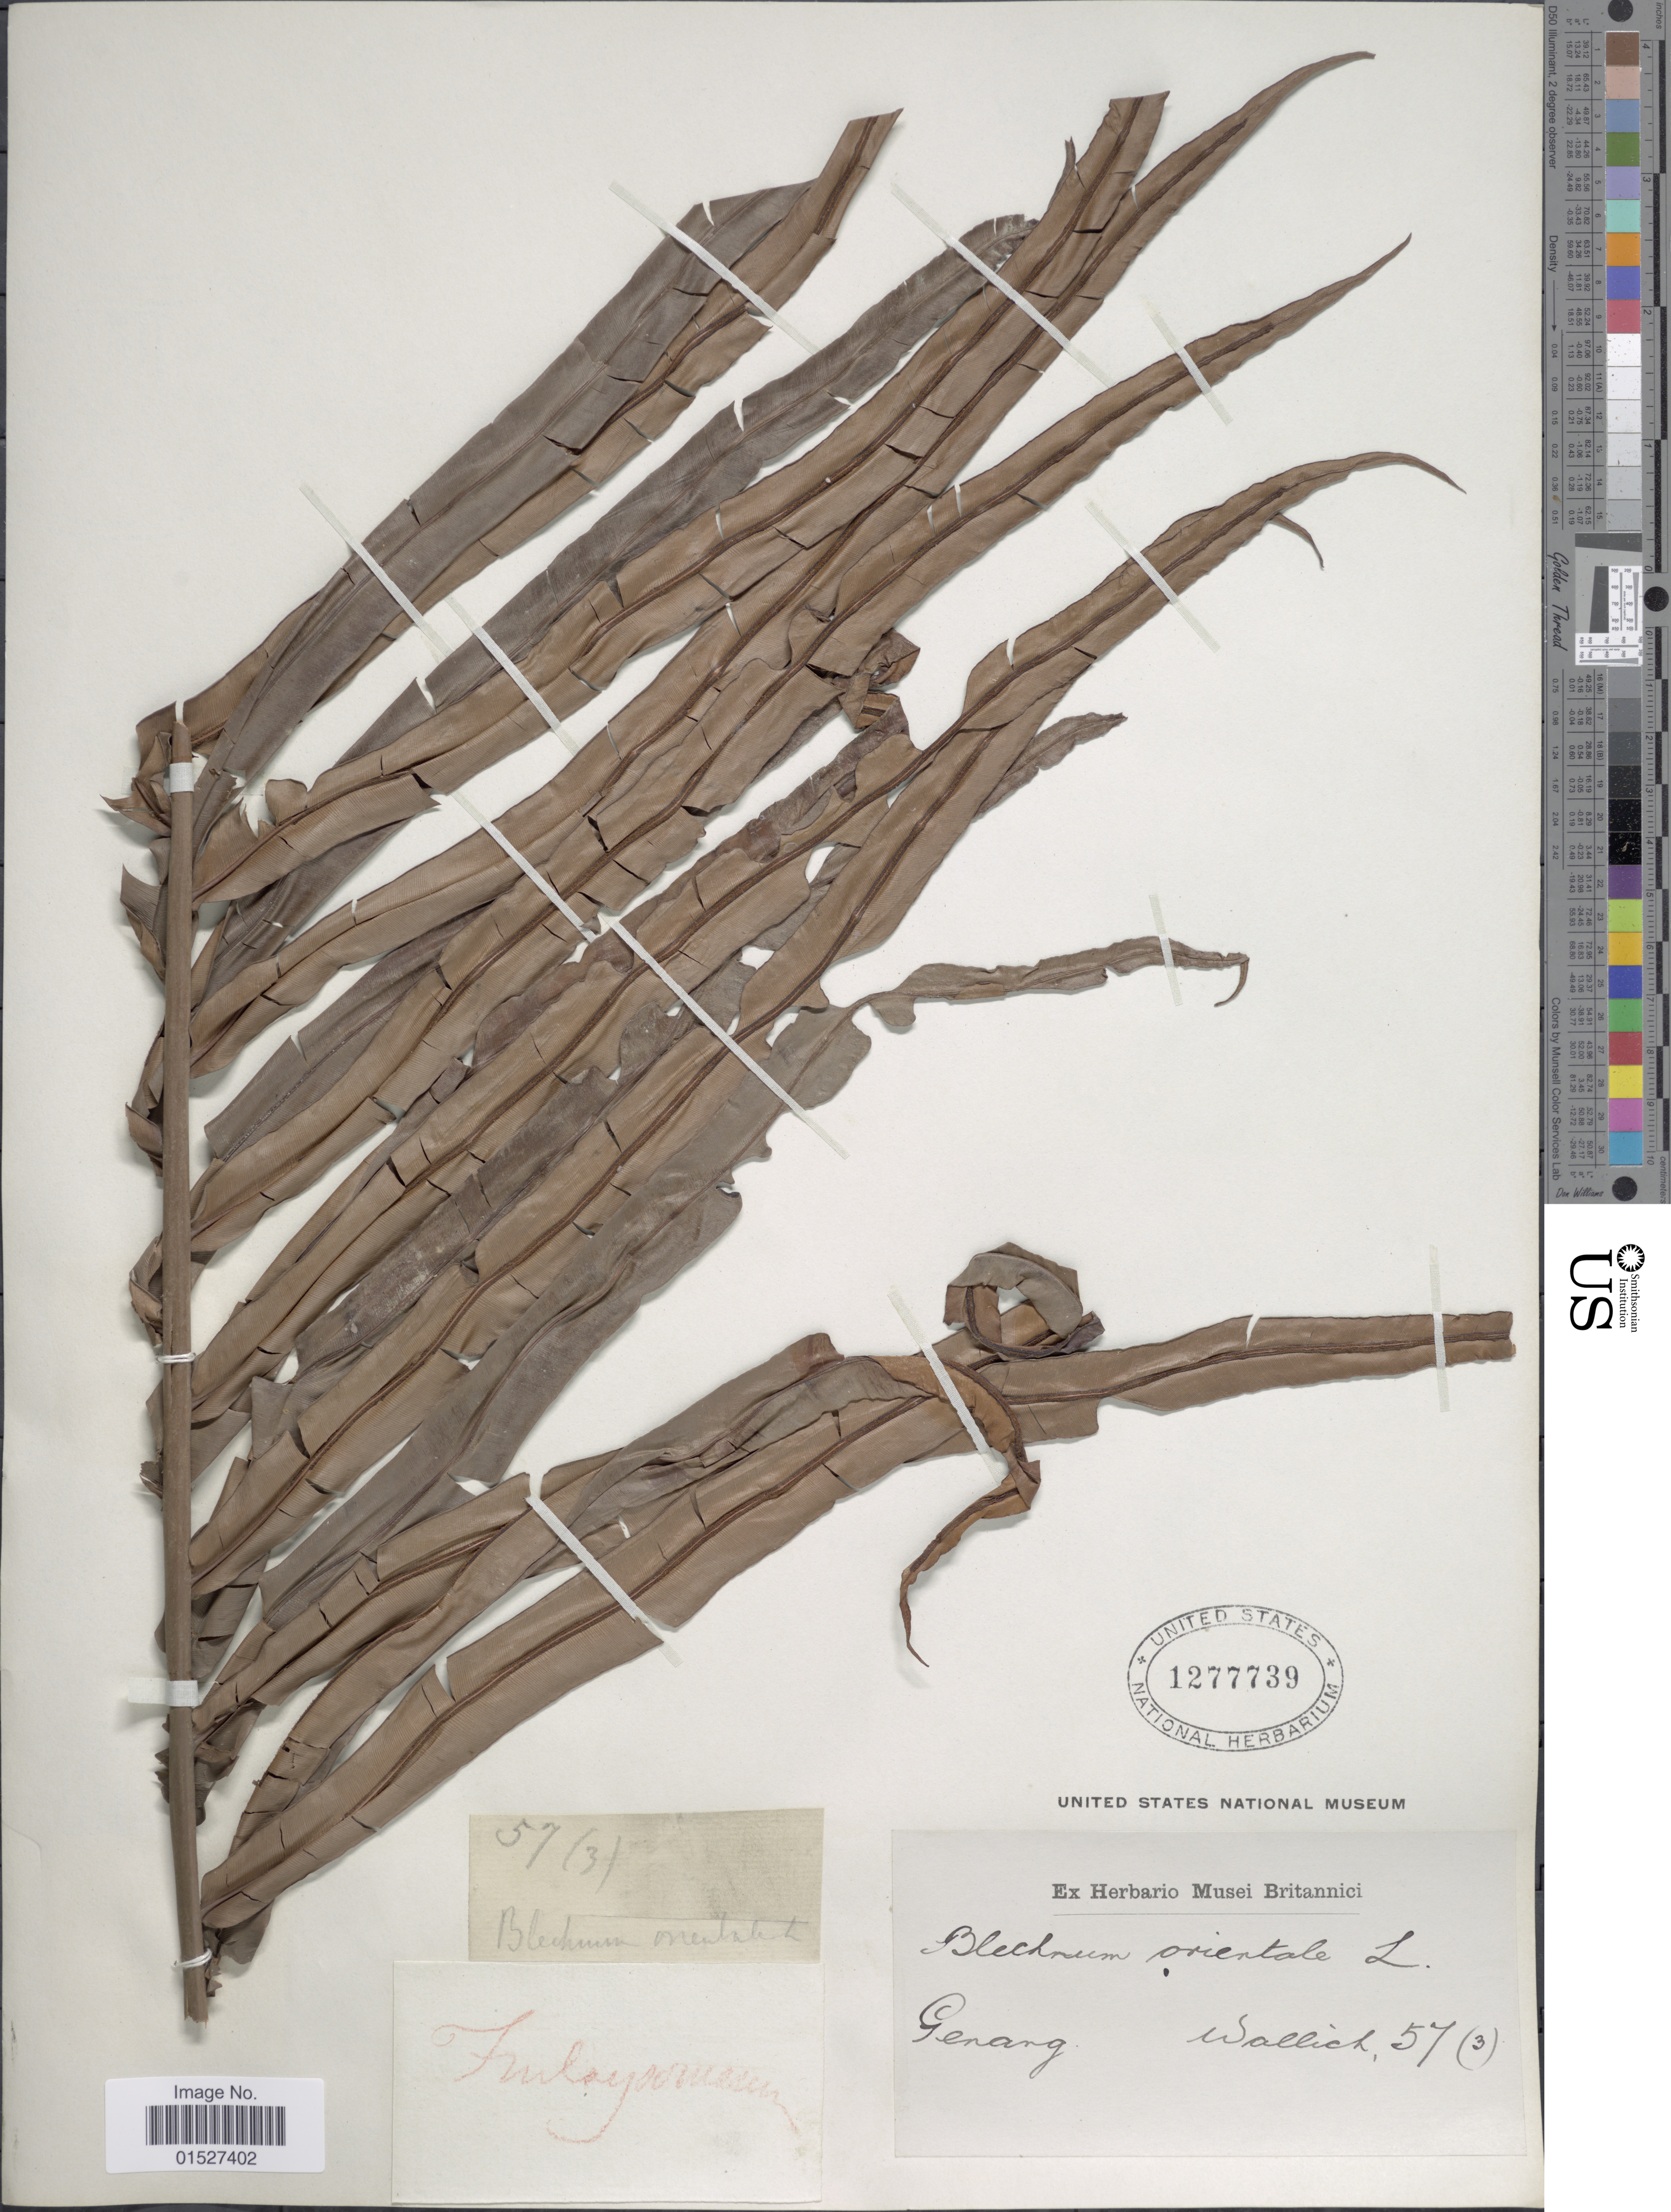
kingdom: Plantae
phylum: Tracheophyta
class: Polypodiopsida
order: Polypodiales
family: Blechnaceae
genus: Blechnum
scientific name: Blechnum orientale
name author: L.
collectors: -- Wallich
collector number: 57(3)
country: Malaysia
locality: Penang.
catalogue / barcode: US 1277739